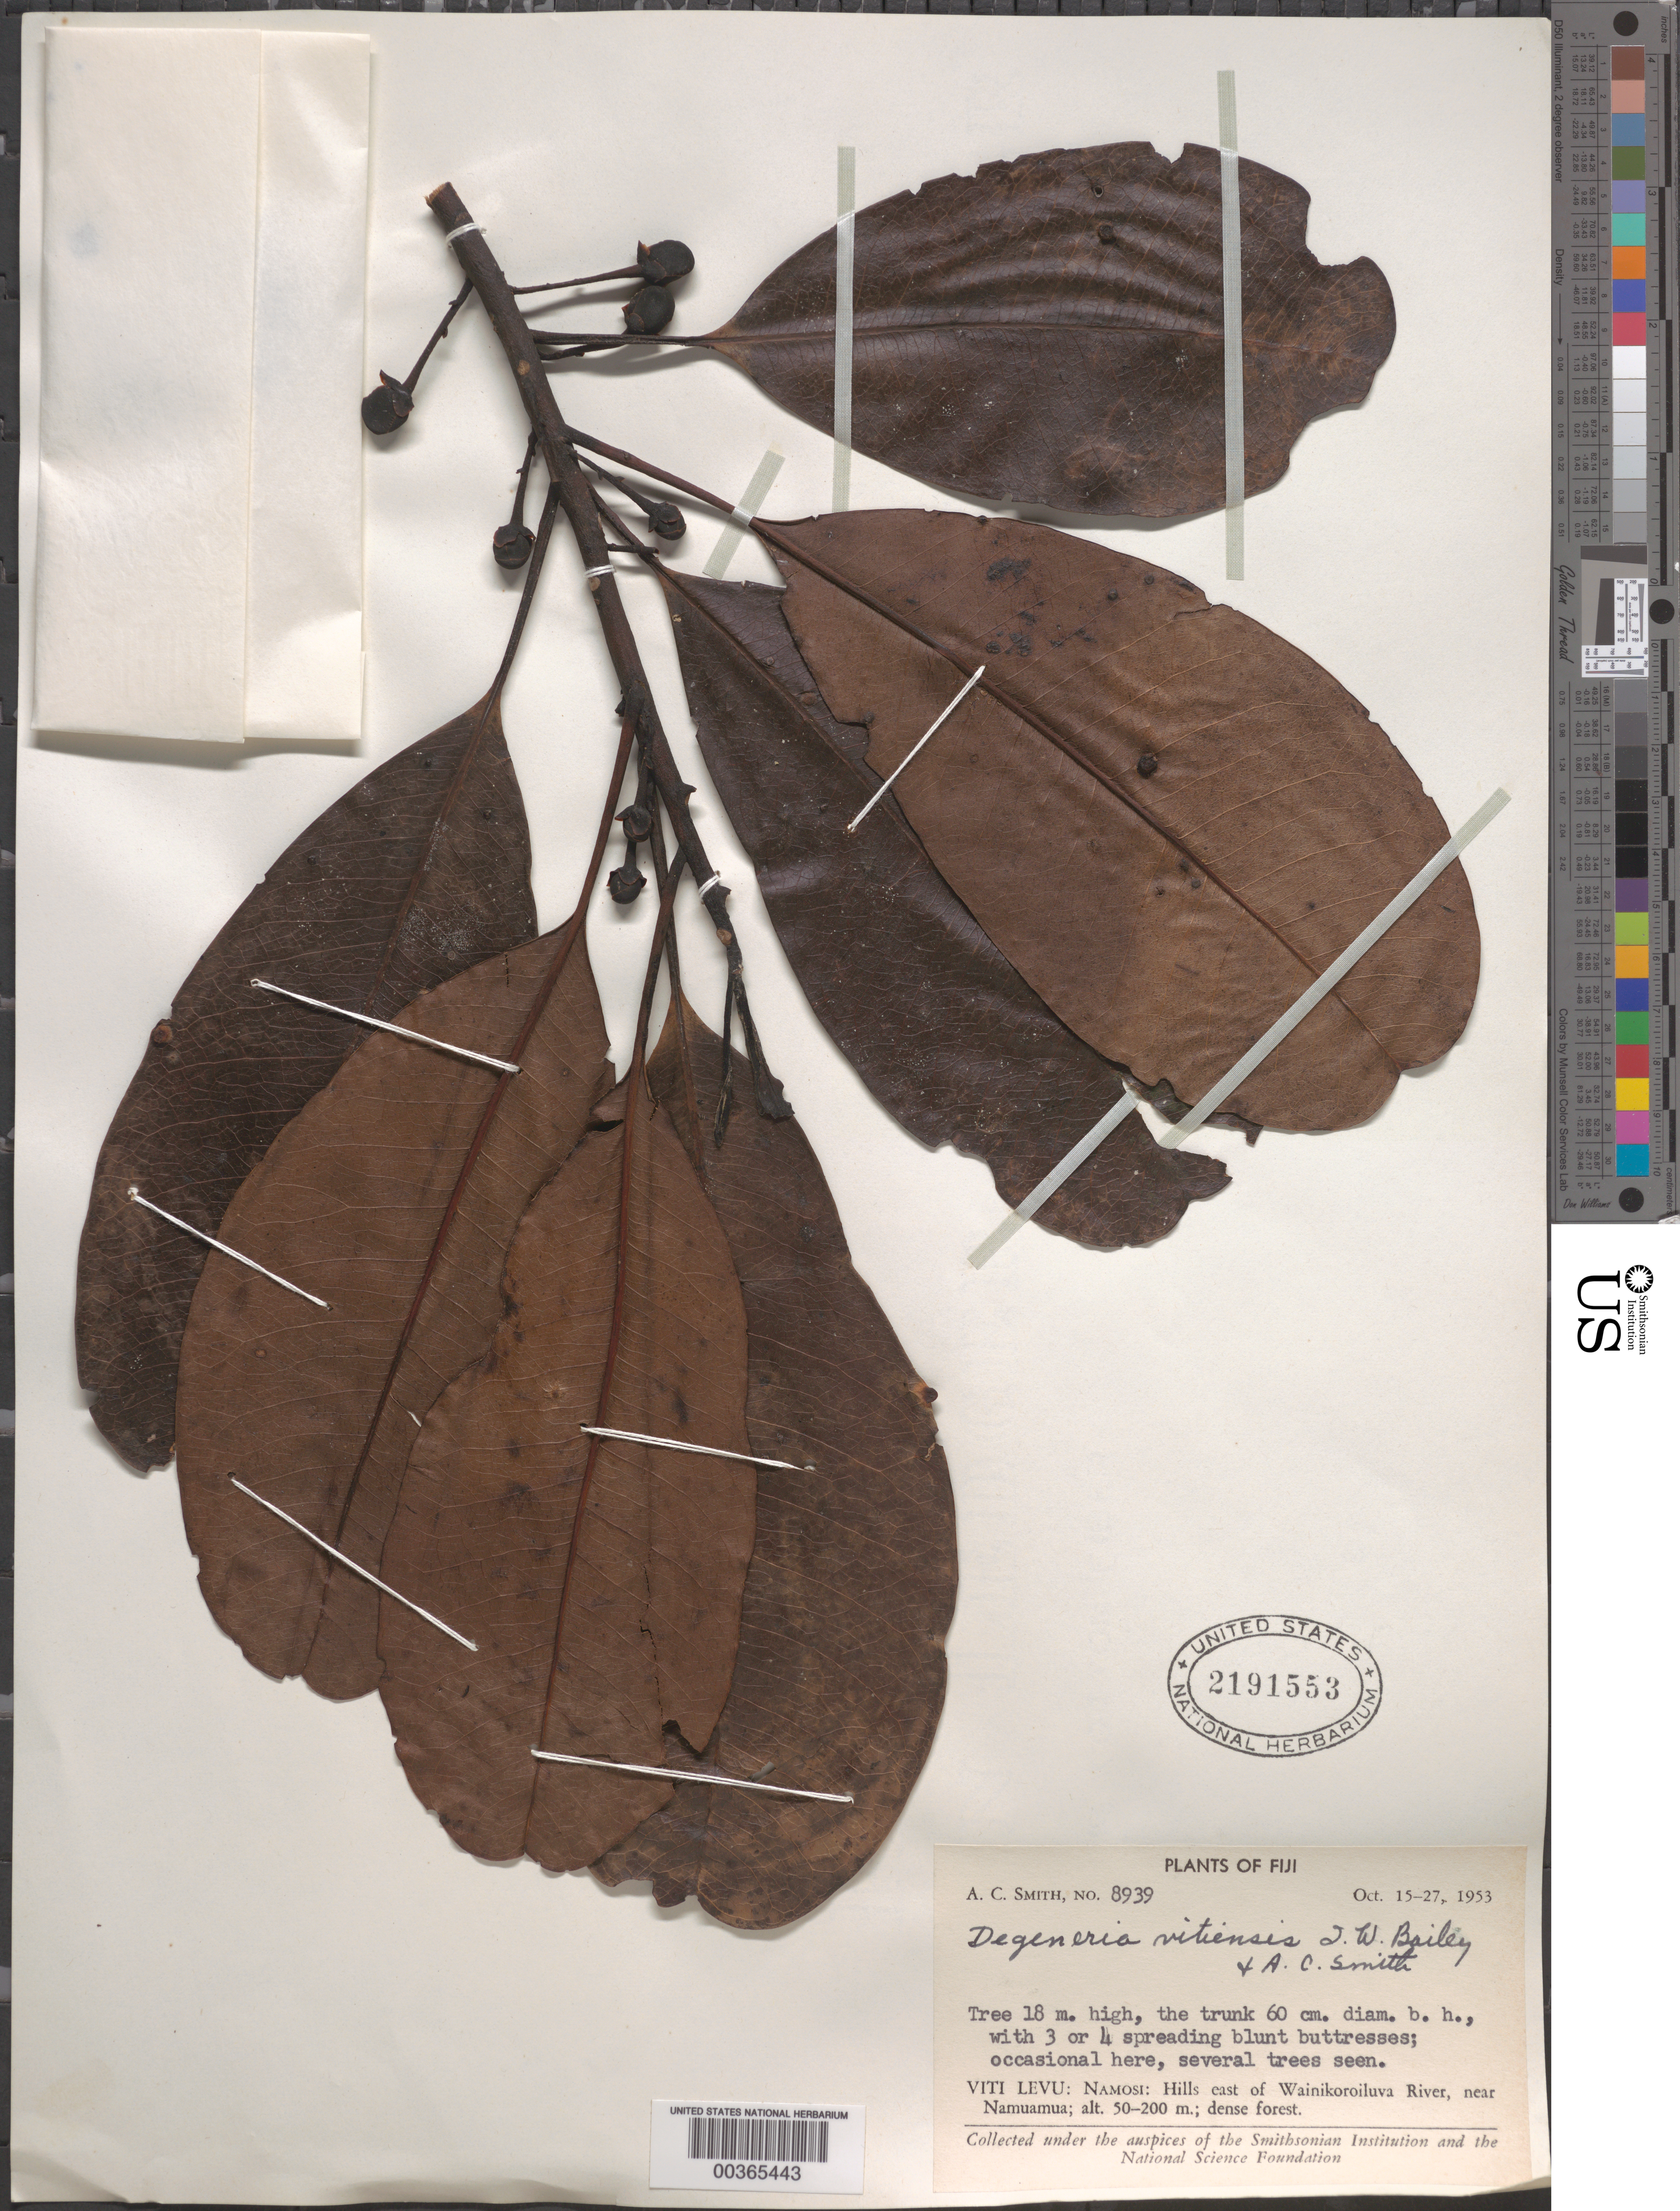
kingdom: Plantae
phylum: Tracheophyta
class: Magnoliopsida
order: Magnoliales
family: Degeneriaceae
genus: Degeneria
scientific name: Degeneria vitiensis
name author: L.W. Bailey & A.C. Sm.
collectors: A. C. Smith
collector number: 8939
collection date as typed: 15 Oct 1953 to 27 Oct 1953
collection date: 1953-10-15/1953-10-27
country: Fiji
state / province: Central Division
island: Viti Levu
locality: Namosi Prov., e of wainkoroiluva river, near namuamua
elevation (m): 50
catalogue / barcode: US 2191553